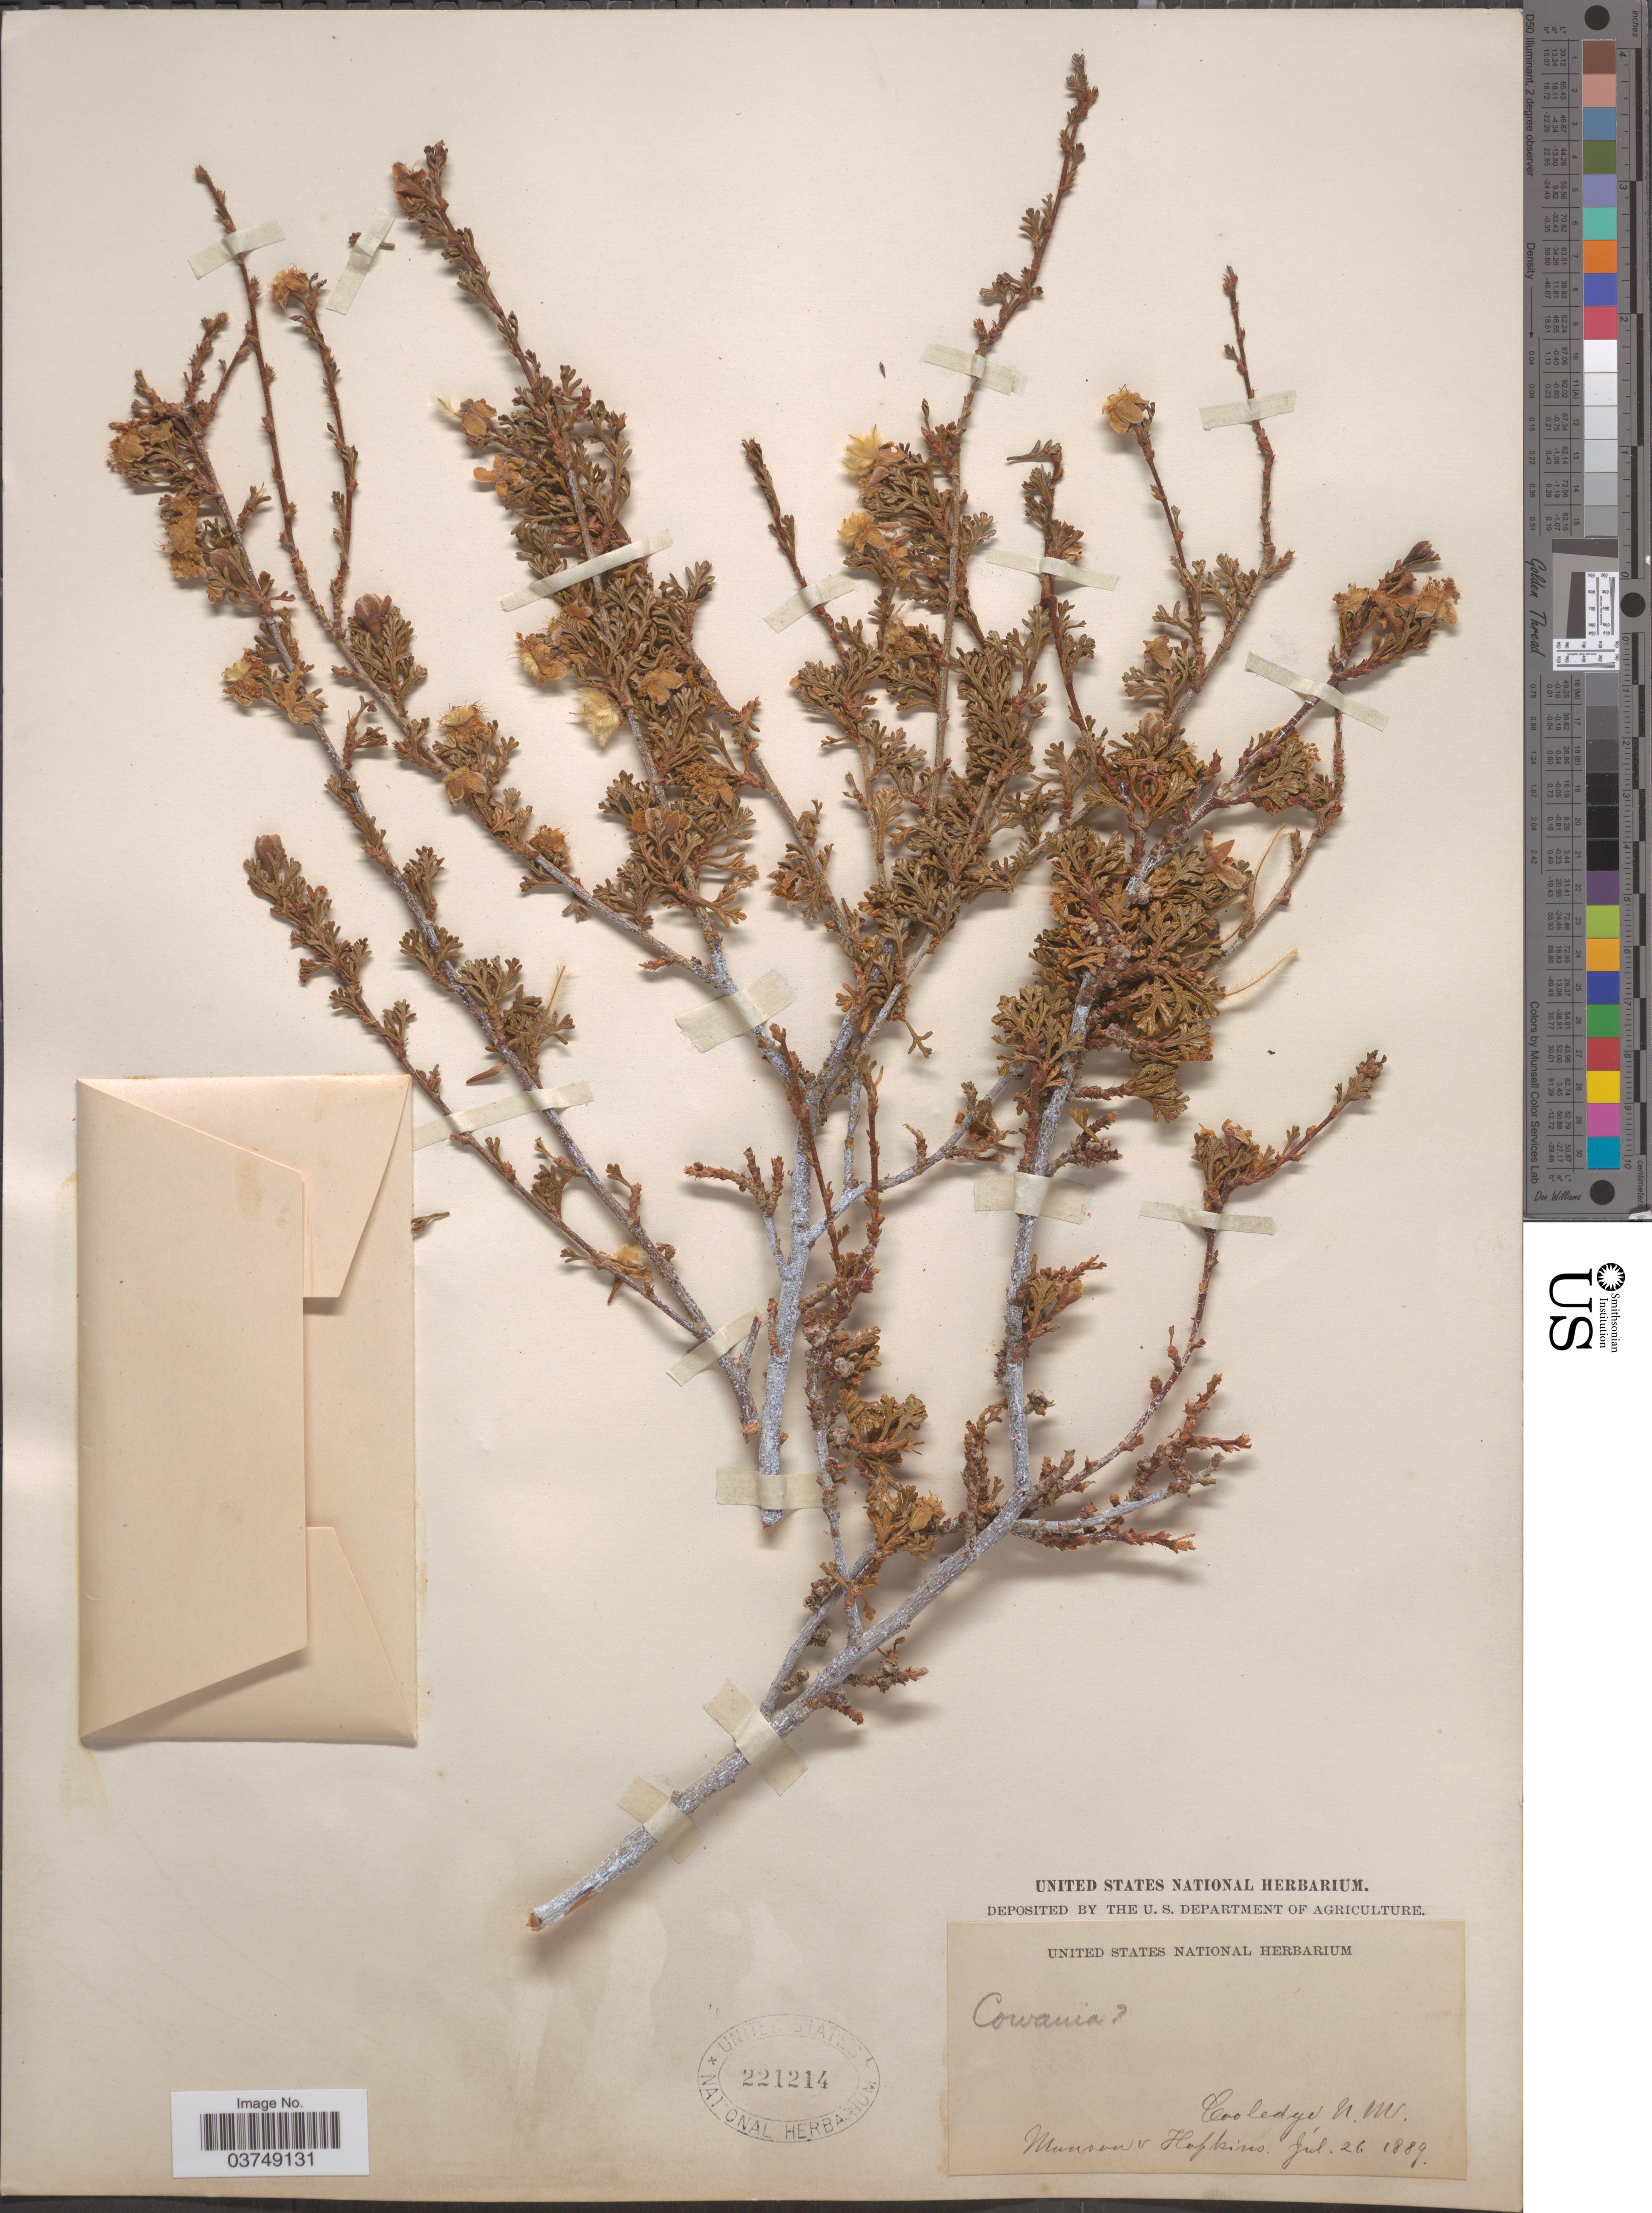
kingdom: Plantae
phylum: Tracheophyta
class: Magnoliopsida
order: Rosales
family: Rosaceae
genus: Purshia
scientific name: Purshia stansburyana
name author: (Torr.) Henrickson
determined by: Strong, Mark T., (BOT), Smithsonian Institution - National Museum of Natural History (UNITED STATES)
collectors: -. Munson & -. Hopkins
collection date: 1889-07-26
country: United States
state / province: New Mexico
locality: Cooledge.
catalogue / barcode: US 221214